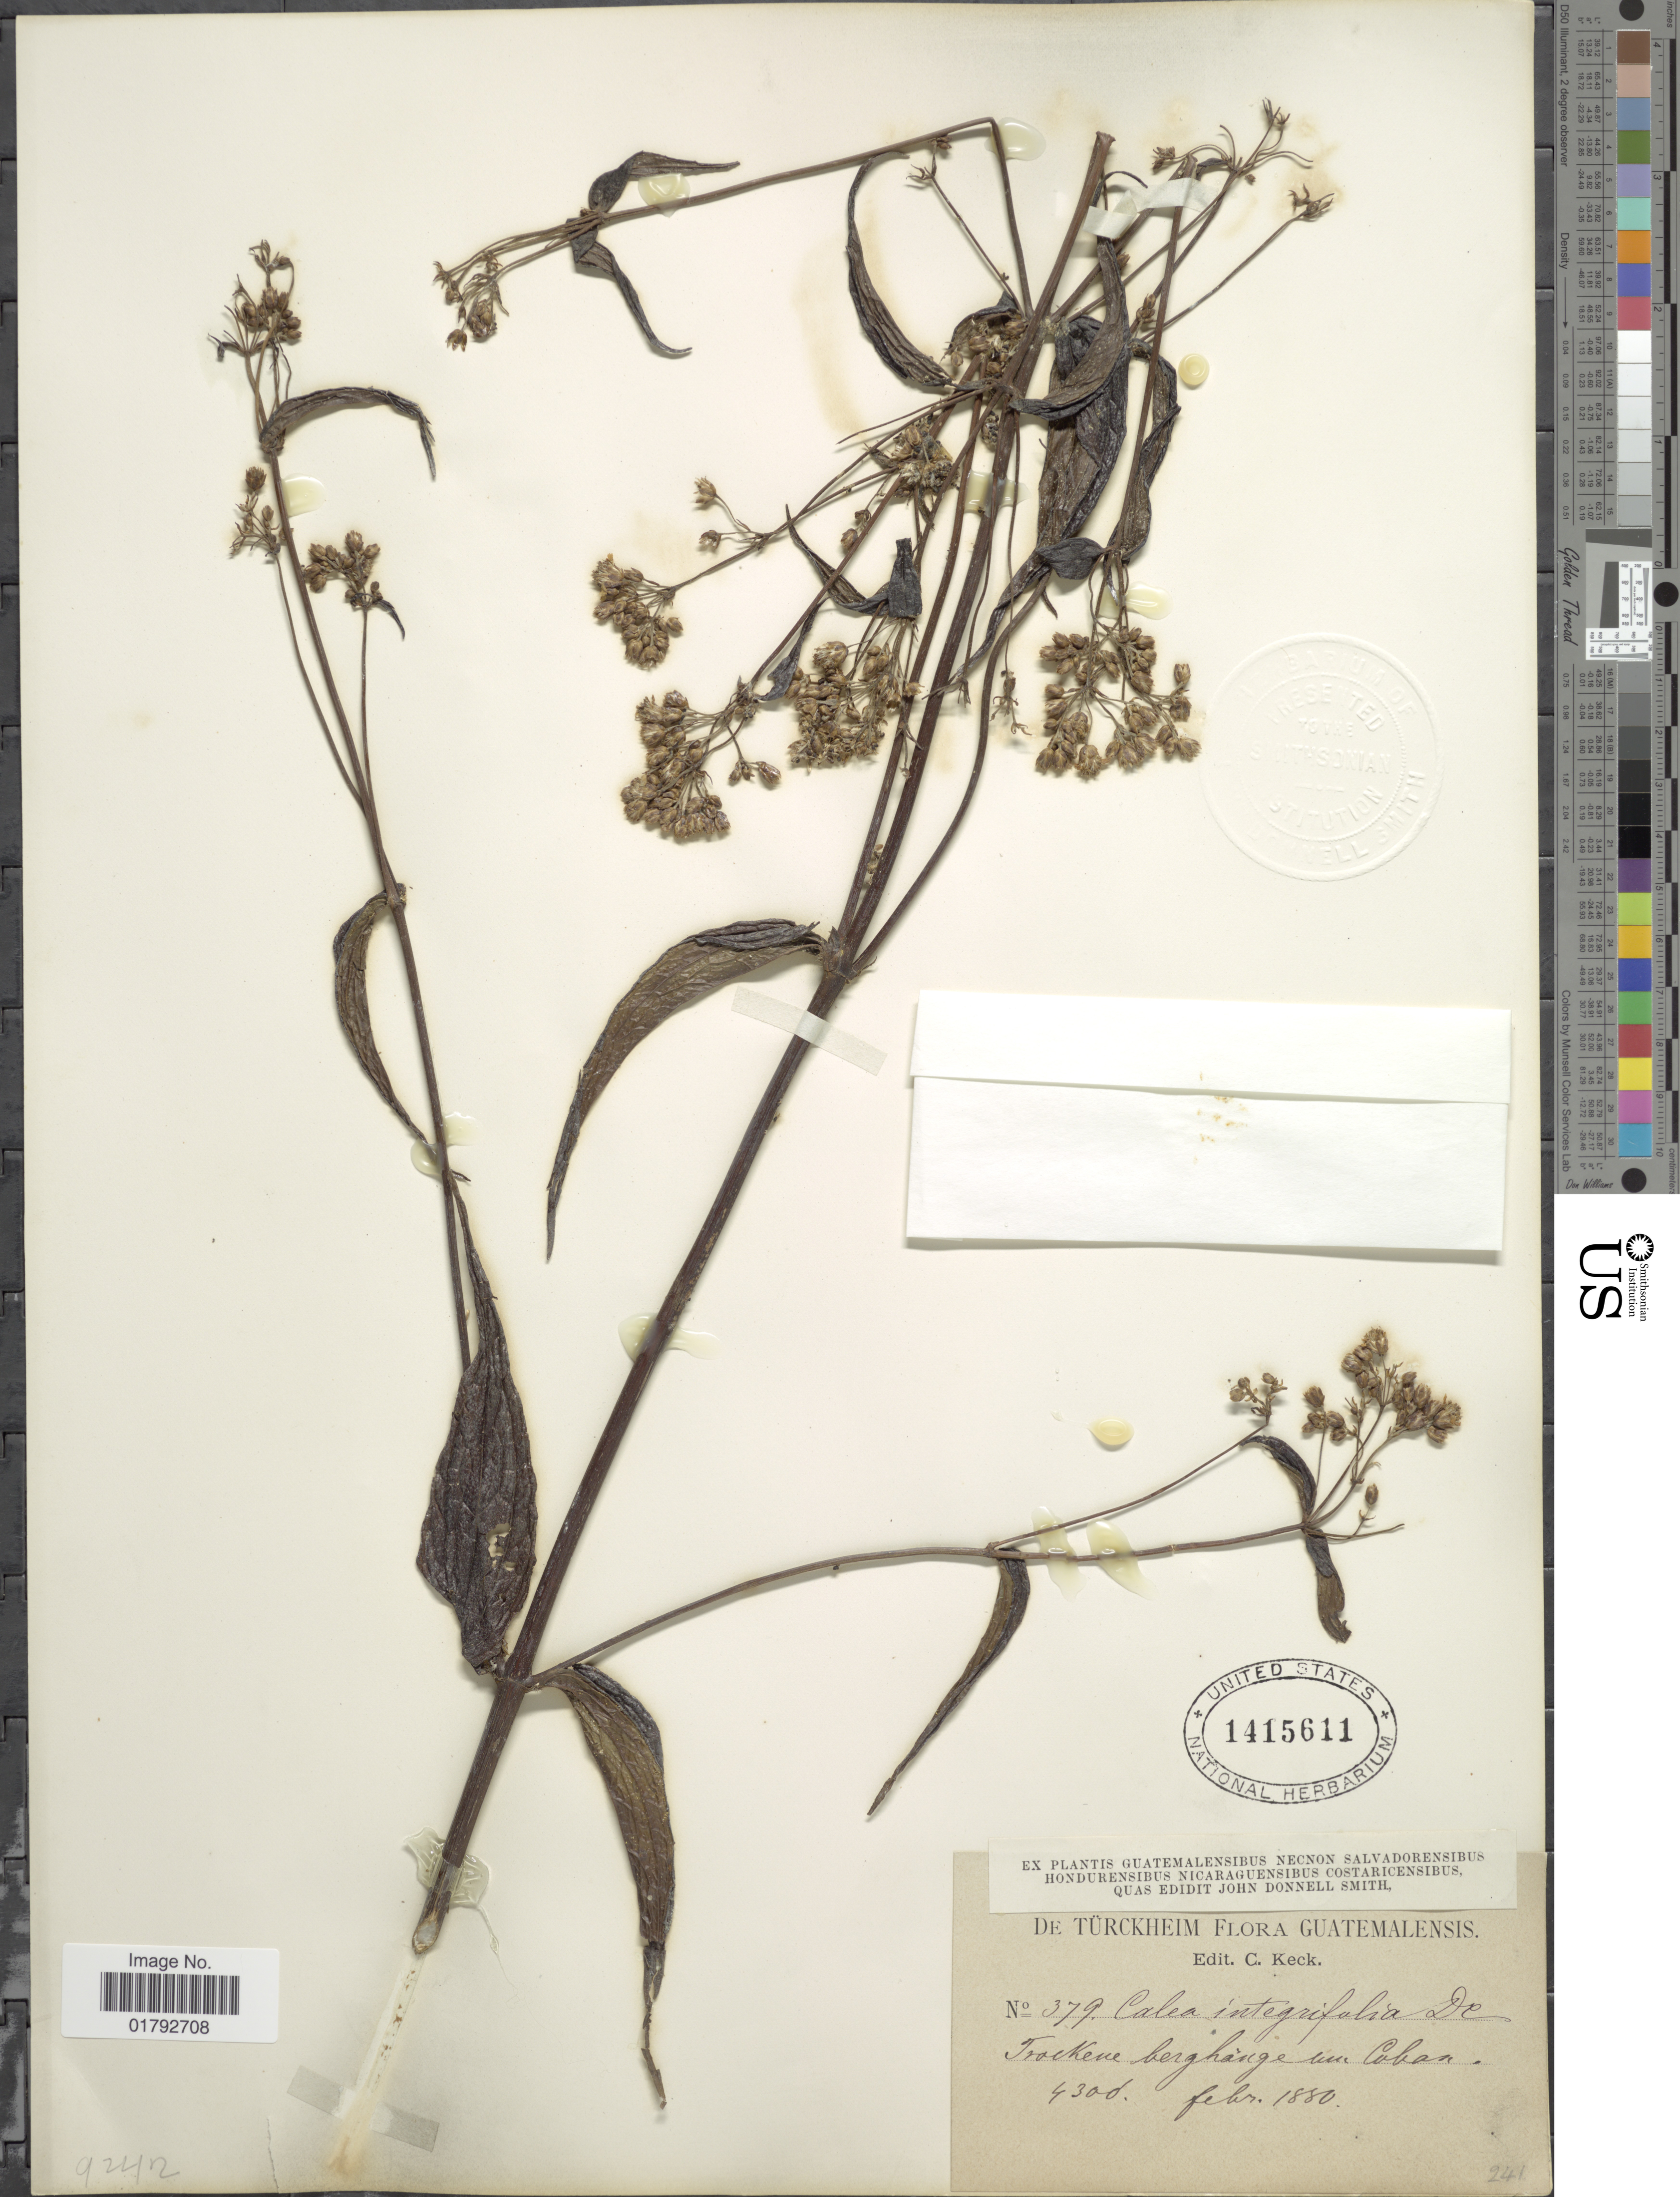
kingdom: Plantae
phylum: Tracheophyta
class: Magnoliopsida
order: Asterales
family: Asteraceae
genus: Alloispermum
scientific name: Alloispermum integrifolium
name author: (DC.) H. Rob.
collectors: H. von Türckheim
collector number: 379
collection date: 1880-02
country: Guatemala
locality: Trockene berghange um Coban.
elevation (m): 1311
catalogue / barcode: US 1415611